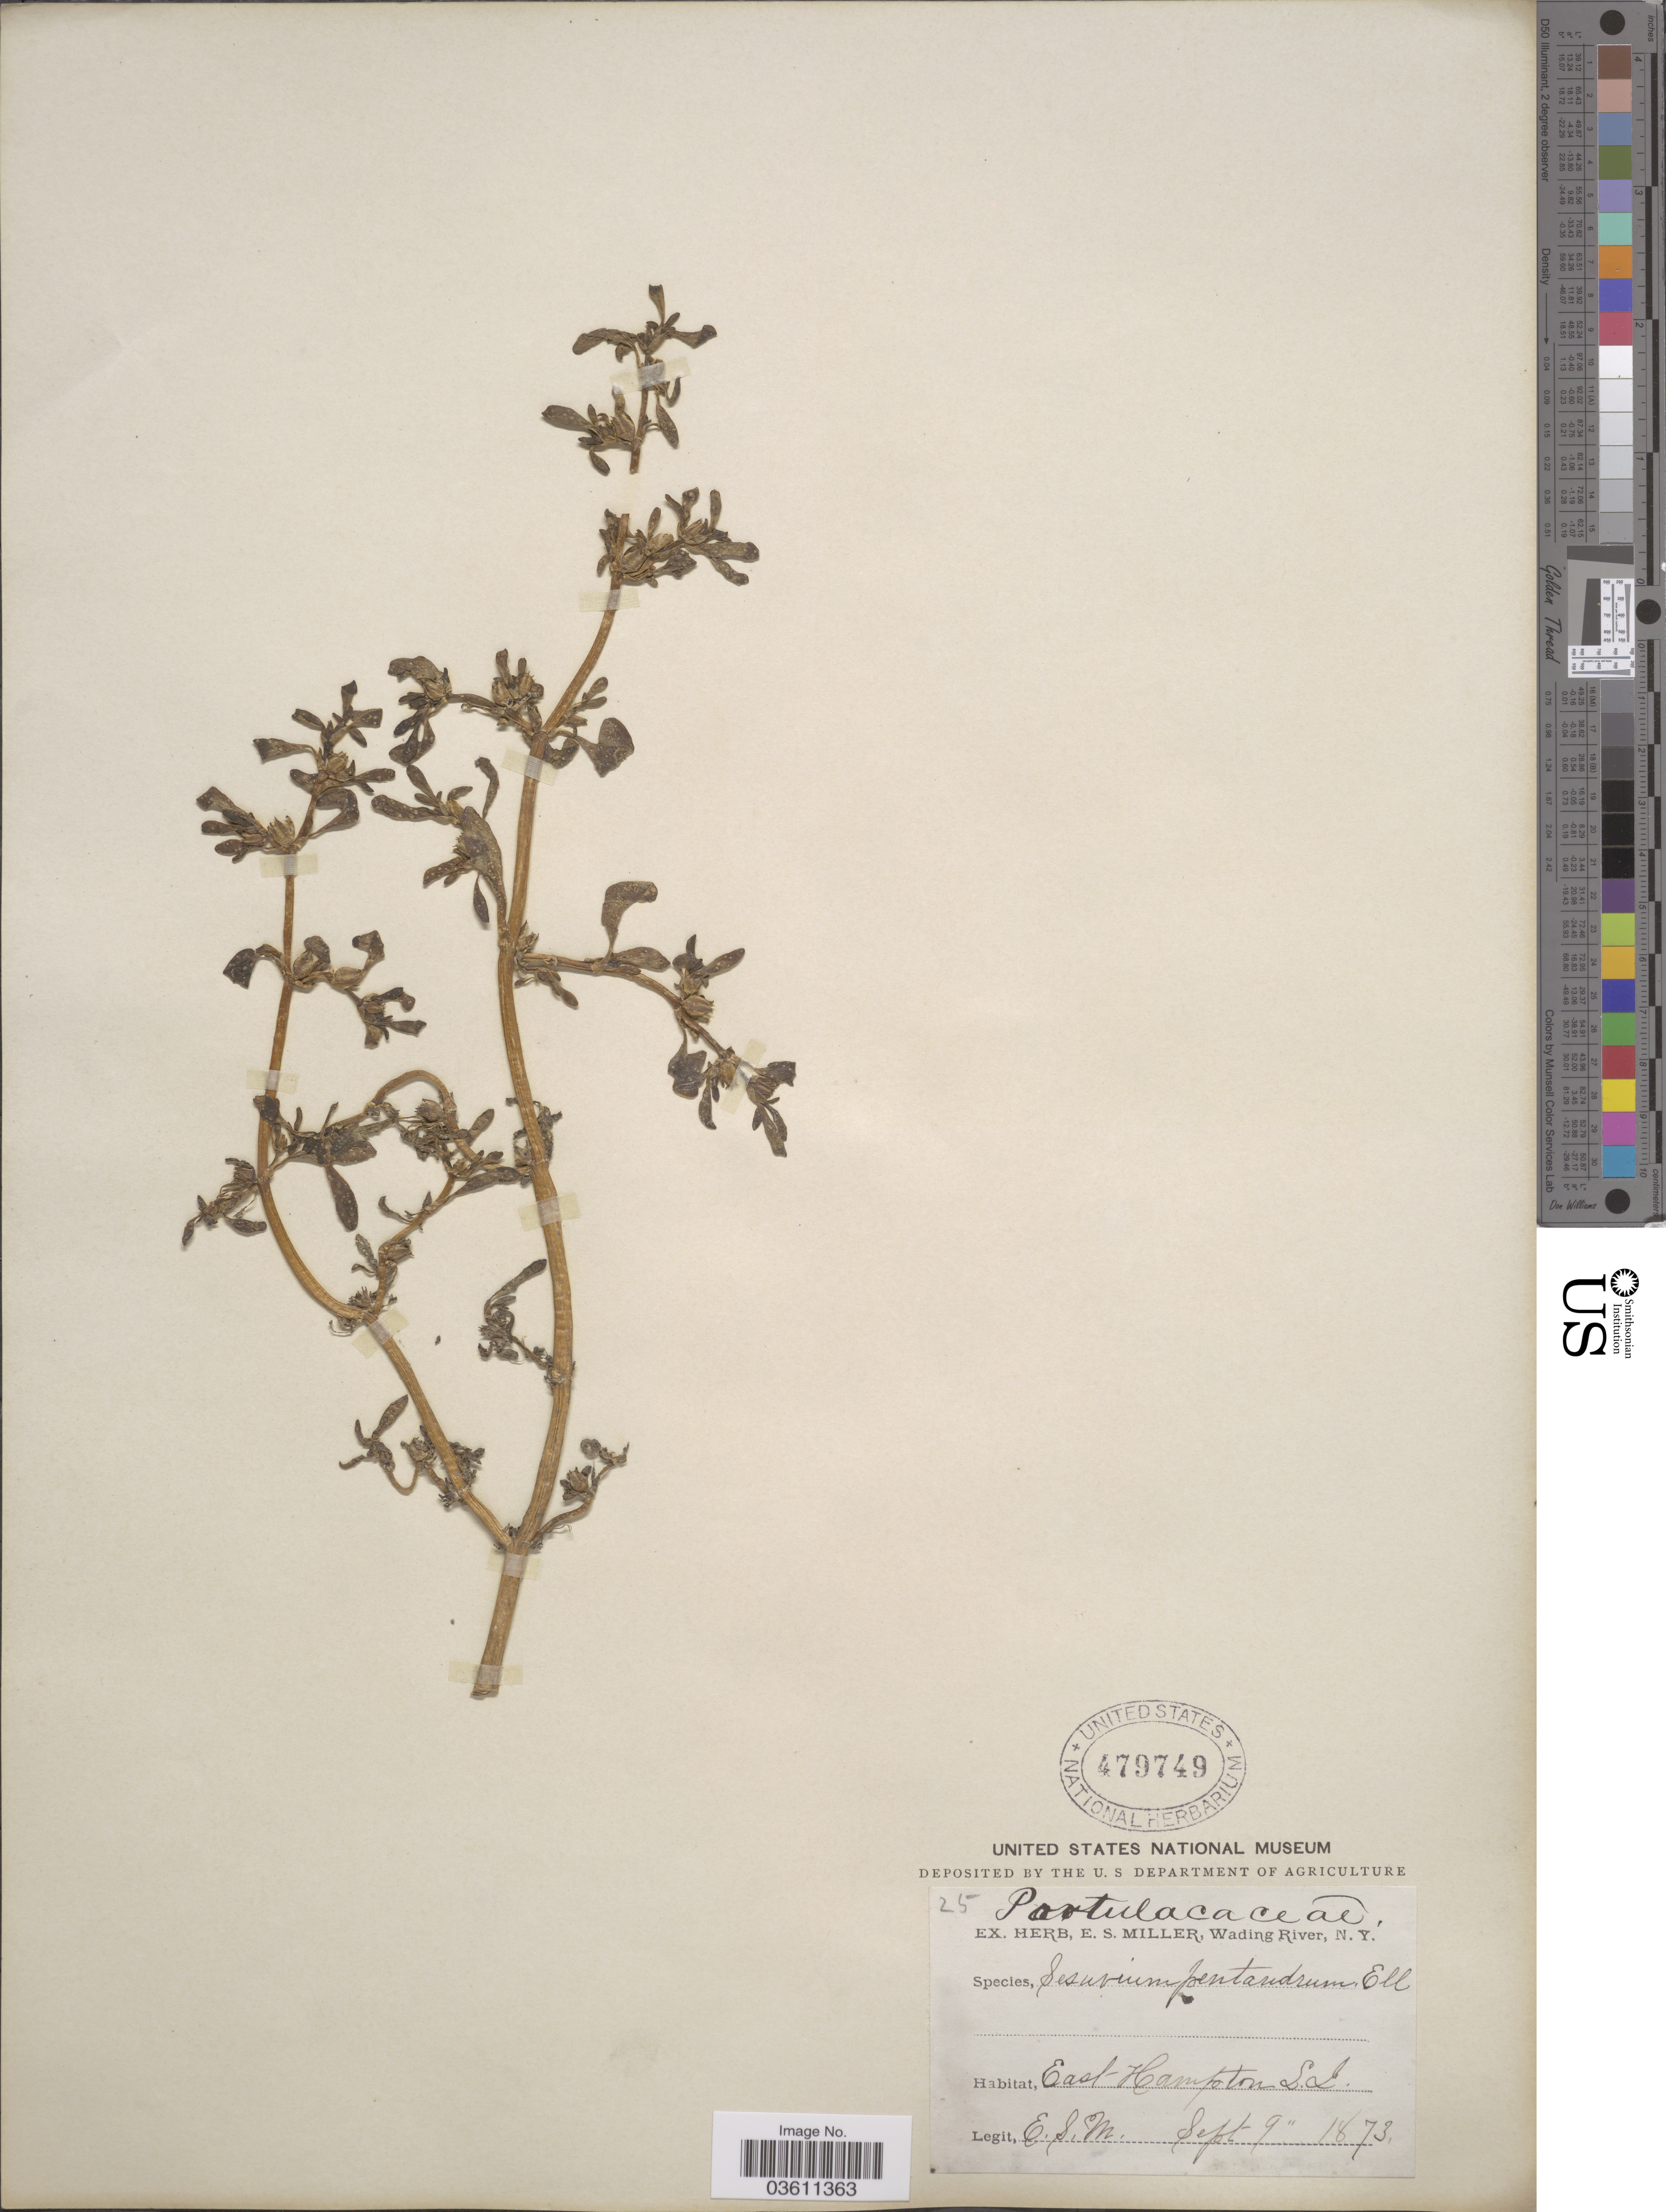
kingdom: Plantae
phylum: Tracheophyta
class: Magnoliopsida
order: Caryophyllales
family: Aizoaceae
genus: Sesuvium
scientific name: Sesuvium maritimum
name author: (Walter) Britton, Stearns & Poggenb.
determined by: Strong, Mark T., (BOT), Smithsonian Institution - National Museum of Natural History (UNITED STATES)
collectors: E. S. Miller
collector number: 25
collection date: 1873-09-09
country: United States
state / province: New York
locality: East Hampton L. I.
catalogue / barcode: US 479749